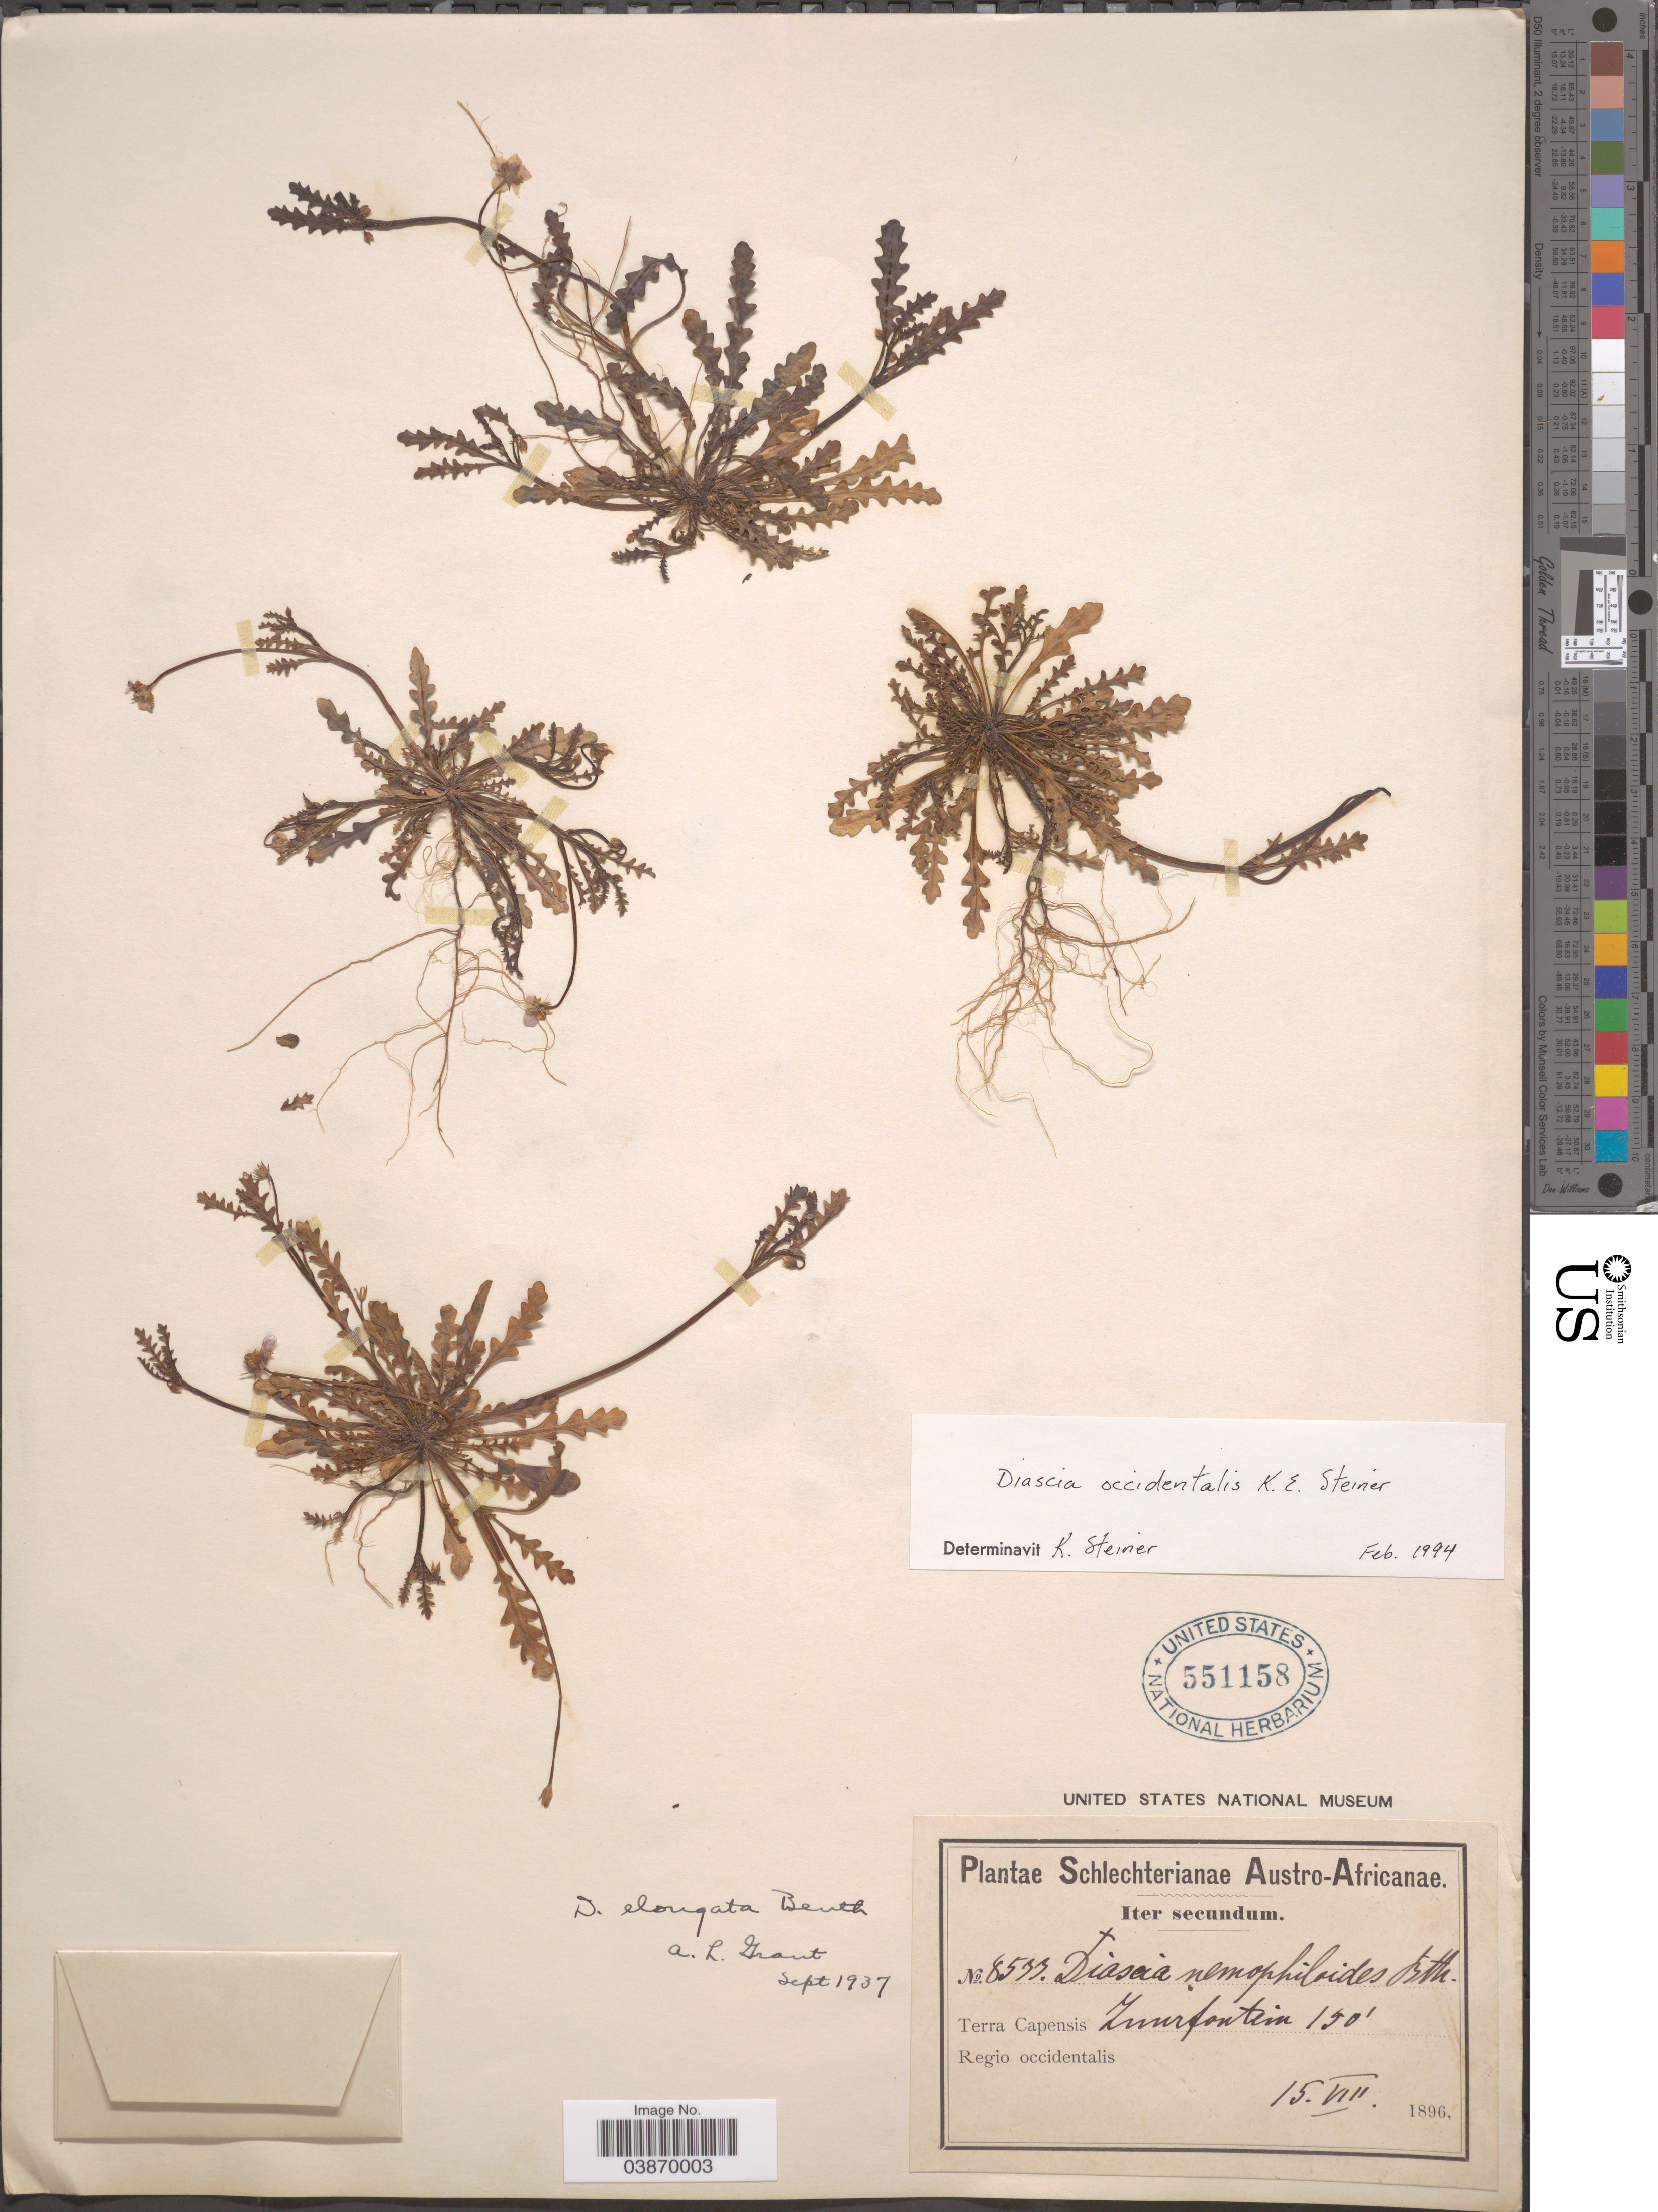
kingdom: Plantae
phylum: Tracheophyta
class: Magnoliopsida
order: Lamiales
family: Scrophulariaceae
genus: Diascia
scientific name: Diascia occidentalis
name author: K.E. Steiner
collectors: Schlechter, --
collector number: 8533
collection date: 1896-08-15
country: South Africa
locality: Austro-Africanae. Terra Capensis. Zuurfontein. Regio occidentalis.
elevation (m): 46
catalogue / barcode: US 551158